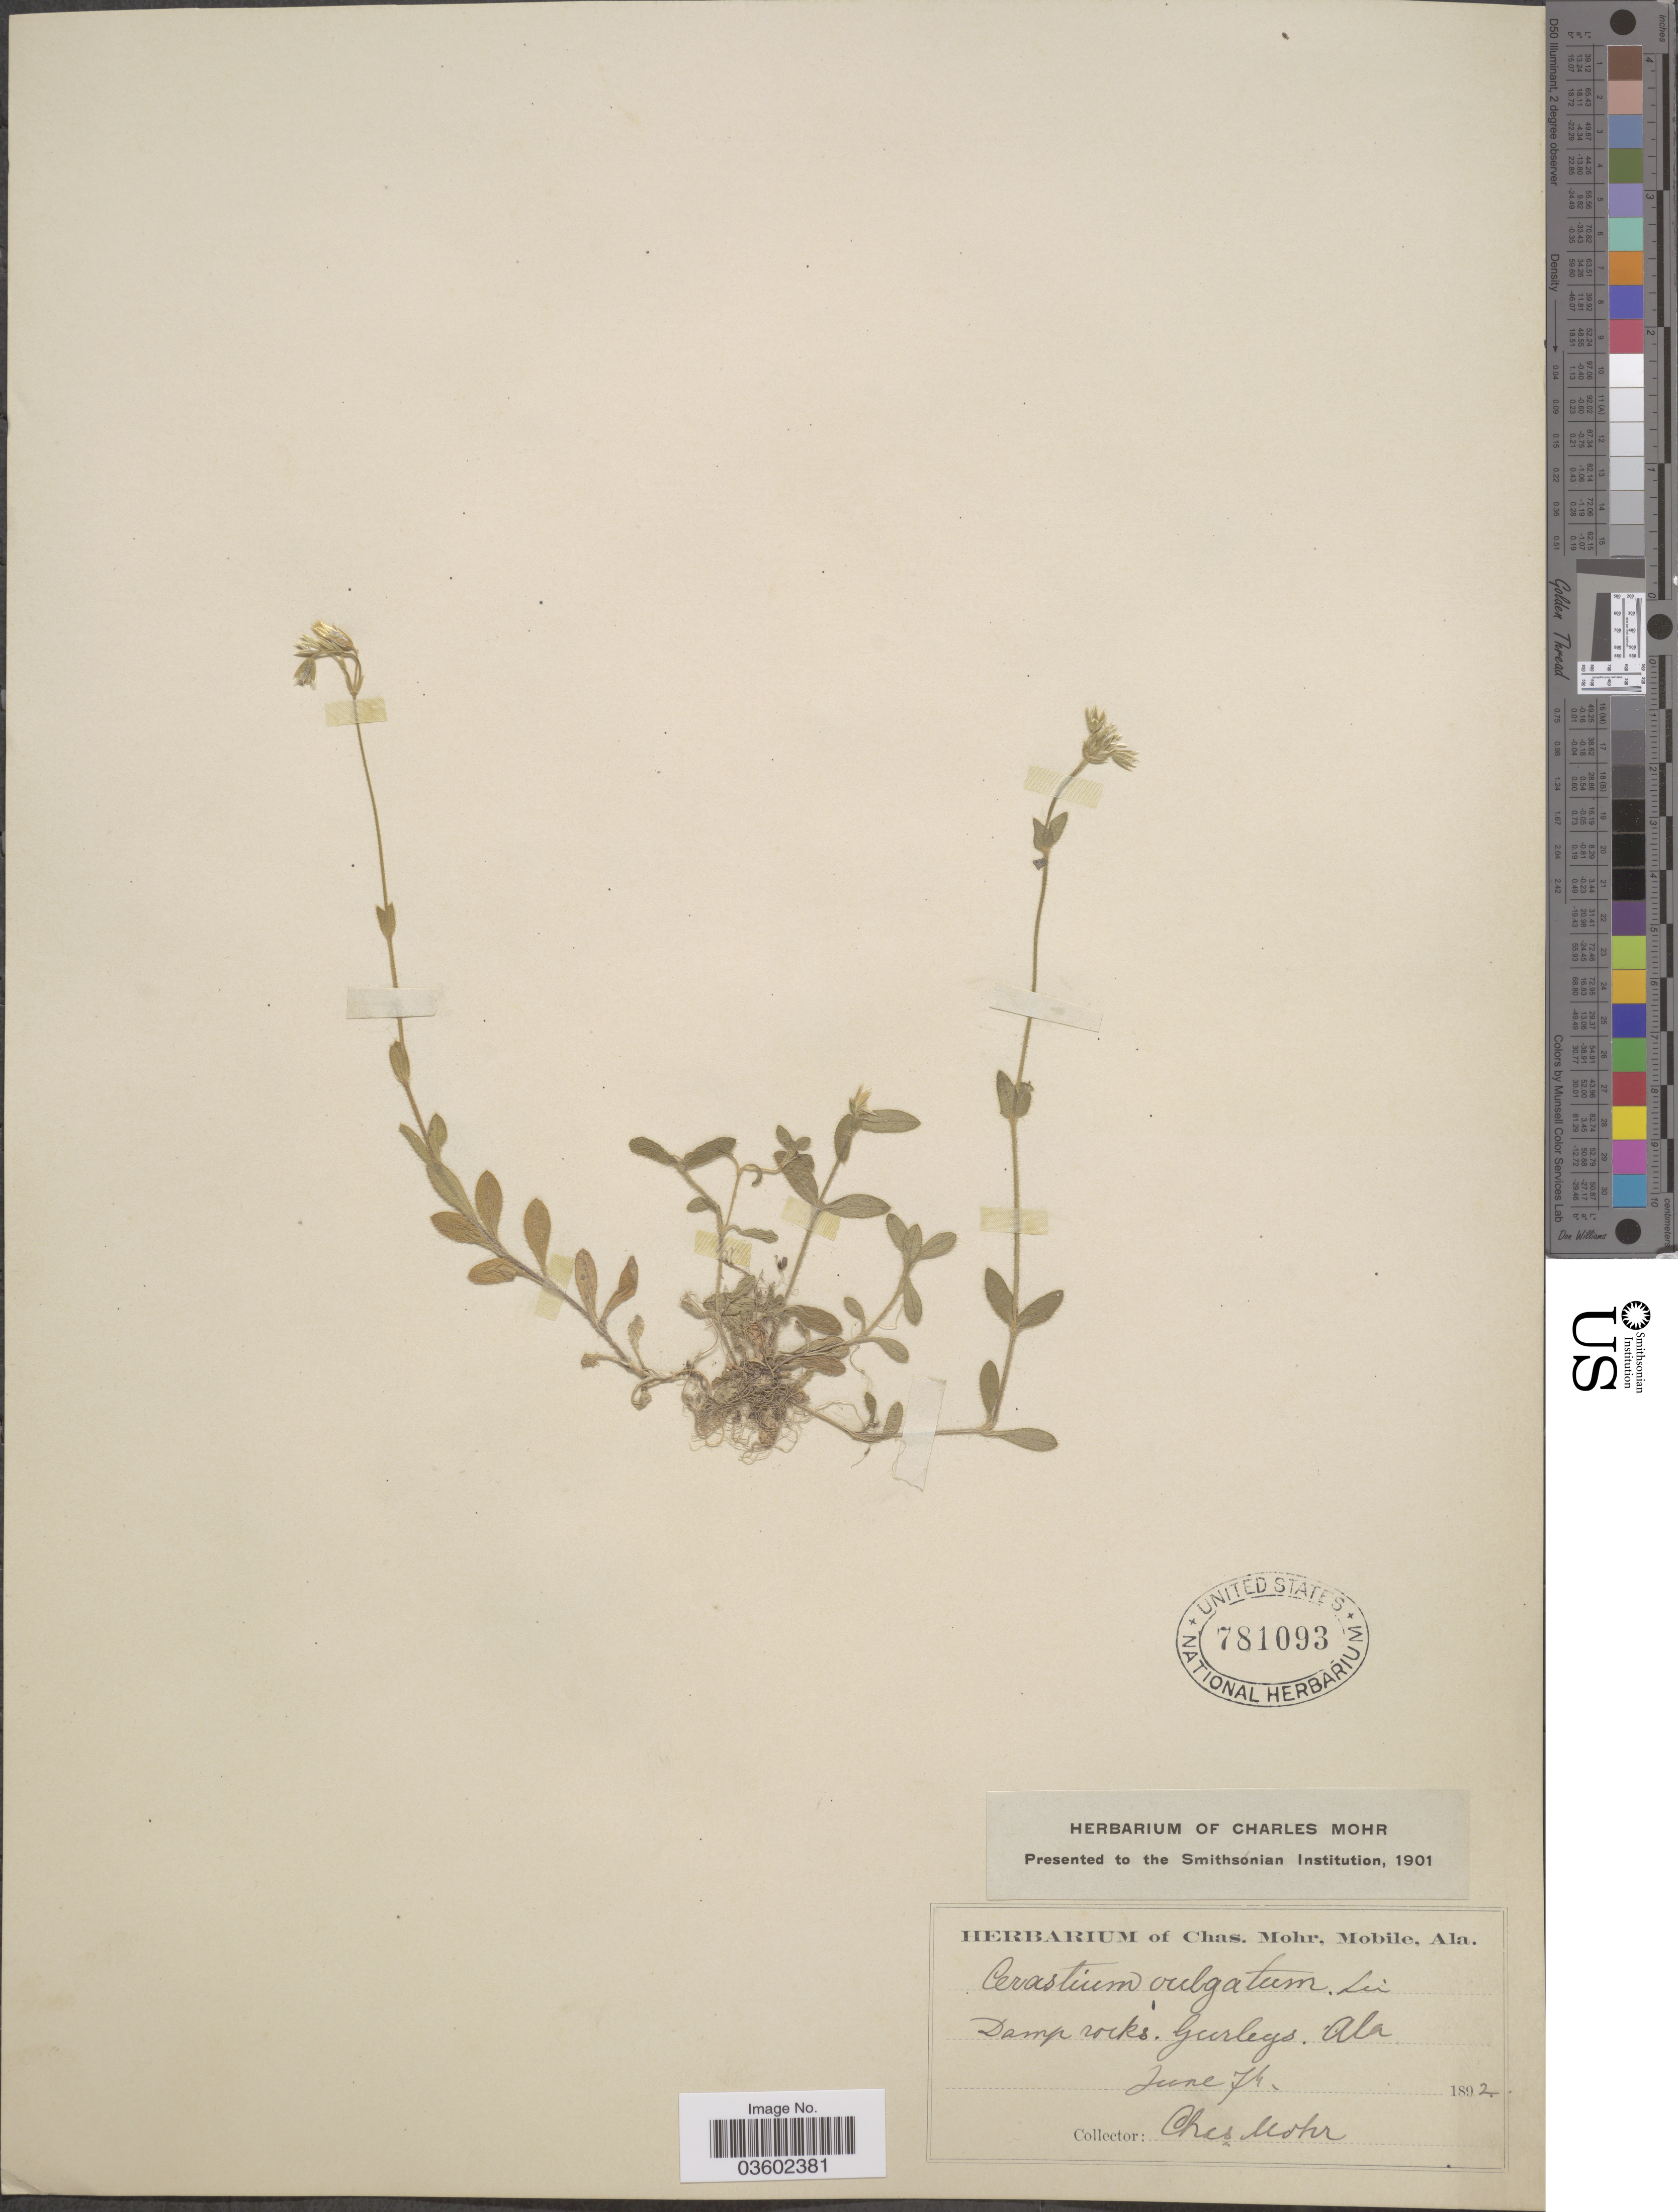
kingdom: Plantae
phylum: Tracheophyta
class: Magnoliopsida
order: Caryophyllales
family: Caryophyllaceae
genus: Cerastium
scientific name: Cerastium vulgatum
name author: L.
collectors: Mohr, C. T. (herbarium)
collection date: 1892-06-07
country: United States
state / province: Alabama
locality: Damp rocks. Gurleys.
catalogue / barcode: US 781093